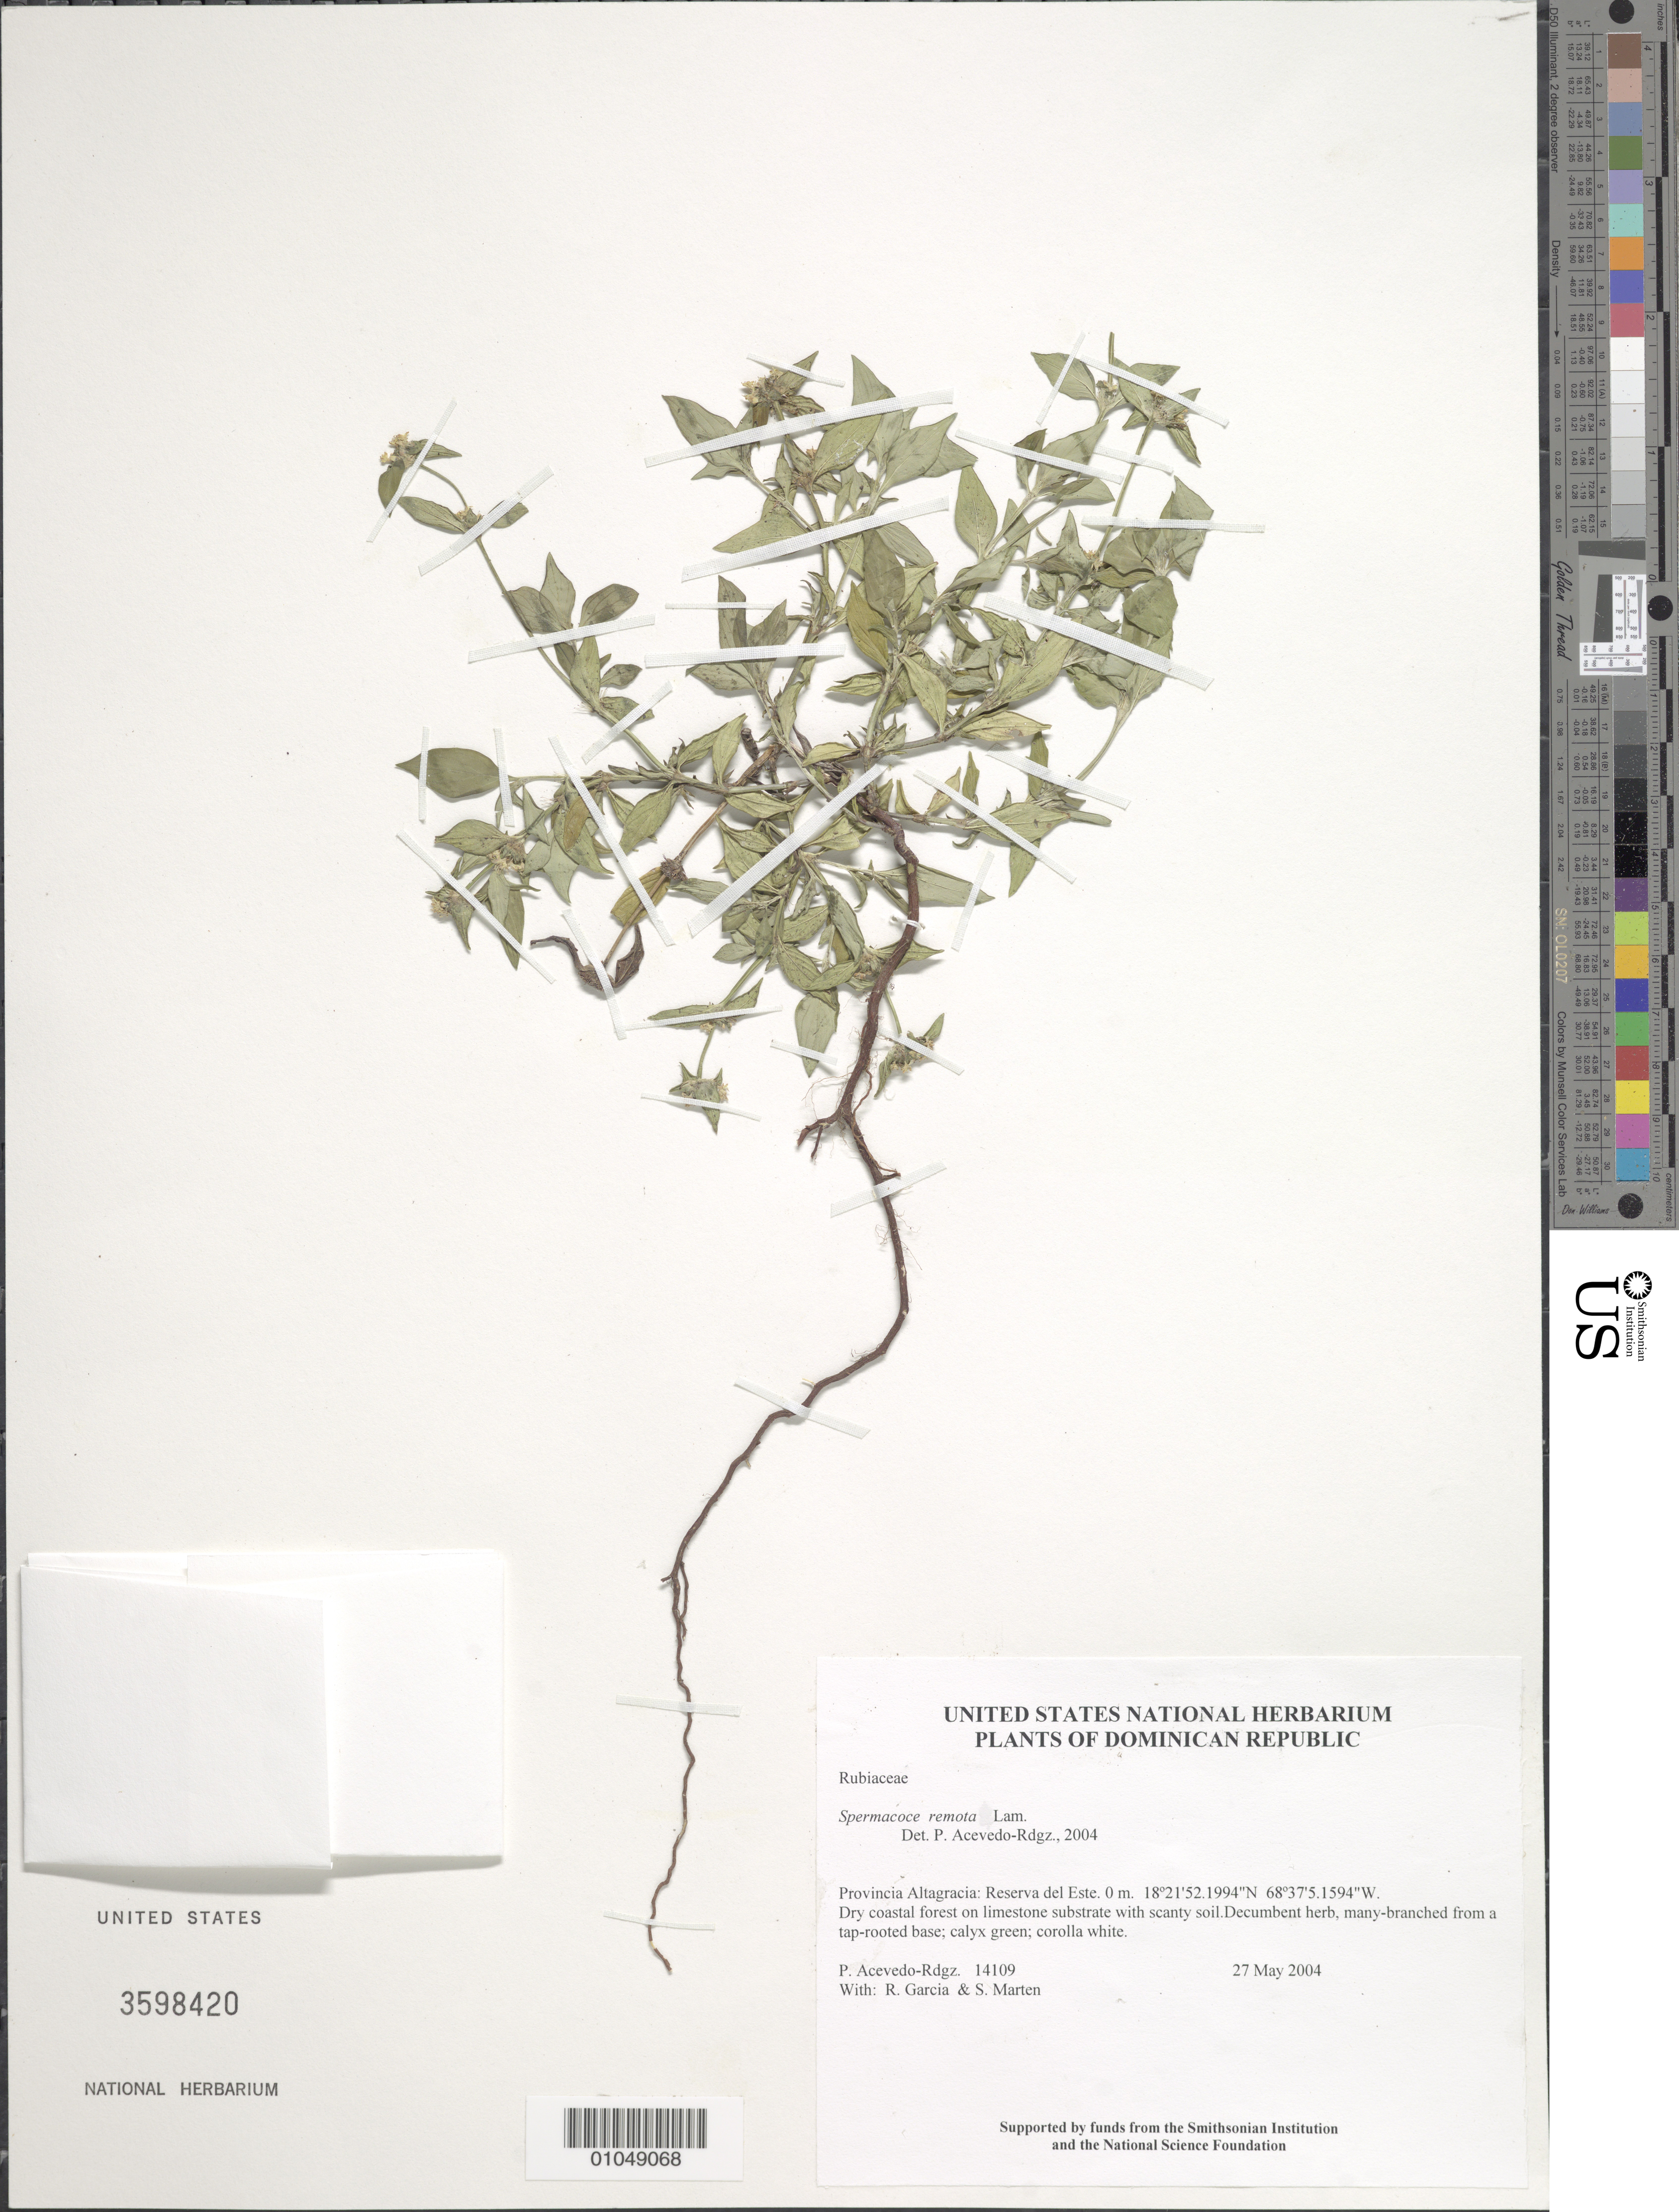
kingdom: Plantae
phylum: Tracheophyta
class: Magnoliopsida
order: Gentianales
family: Rubiaceae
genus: Spermacoce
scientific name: Spermacoce remota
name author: Lam.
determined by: Acevedo-Rodríguez, P., (BOT), Smithsonian Institution - National Museum of Natural History (UNITED STATES)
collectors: P. Acevedo-Rodr., R. G. García & S. Marten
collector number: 14109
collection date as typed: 27 May 2004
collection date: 2004-05-27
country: Dominican Republic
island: Hispaniola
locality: Provincia Altagracia: Reserva del Este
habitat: Dry coastal forest on limestone substrate with scanty soil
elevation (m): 0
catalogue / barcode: US 3598420